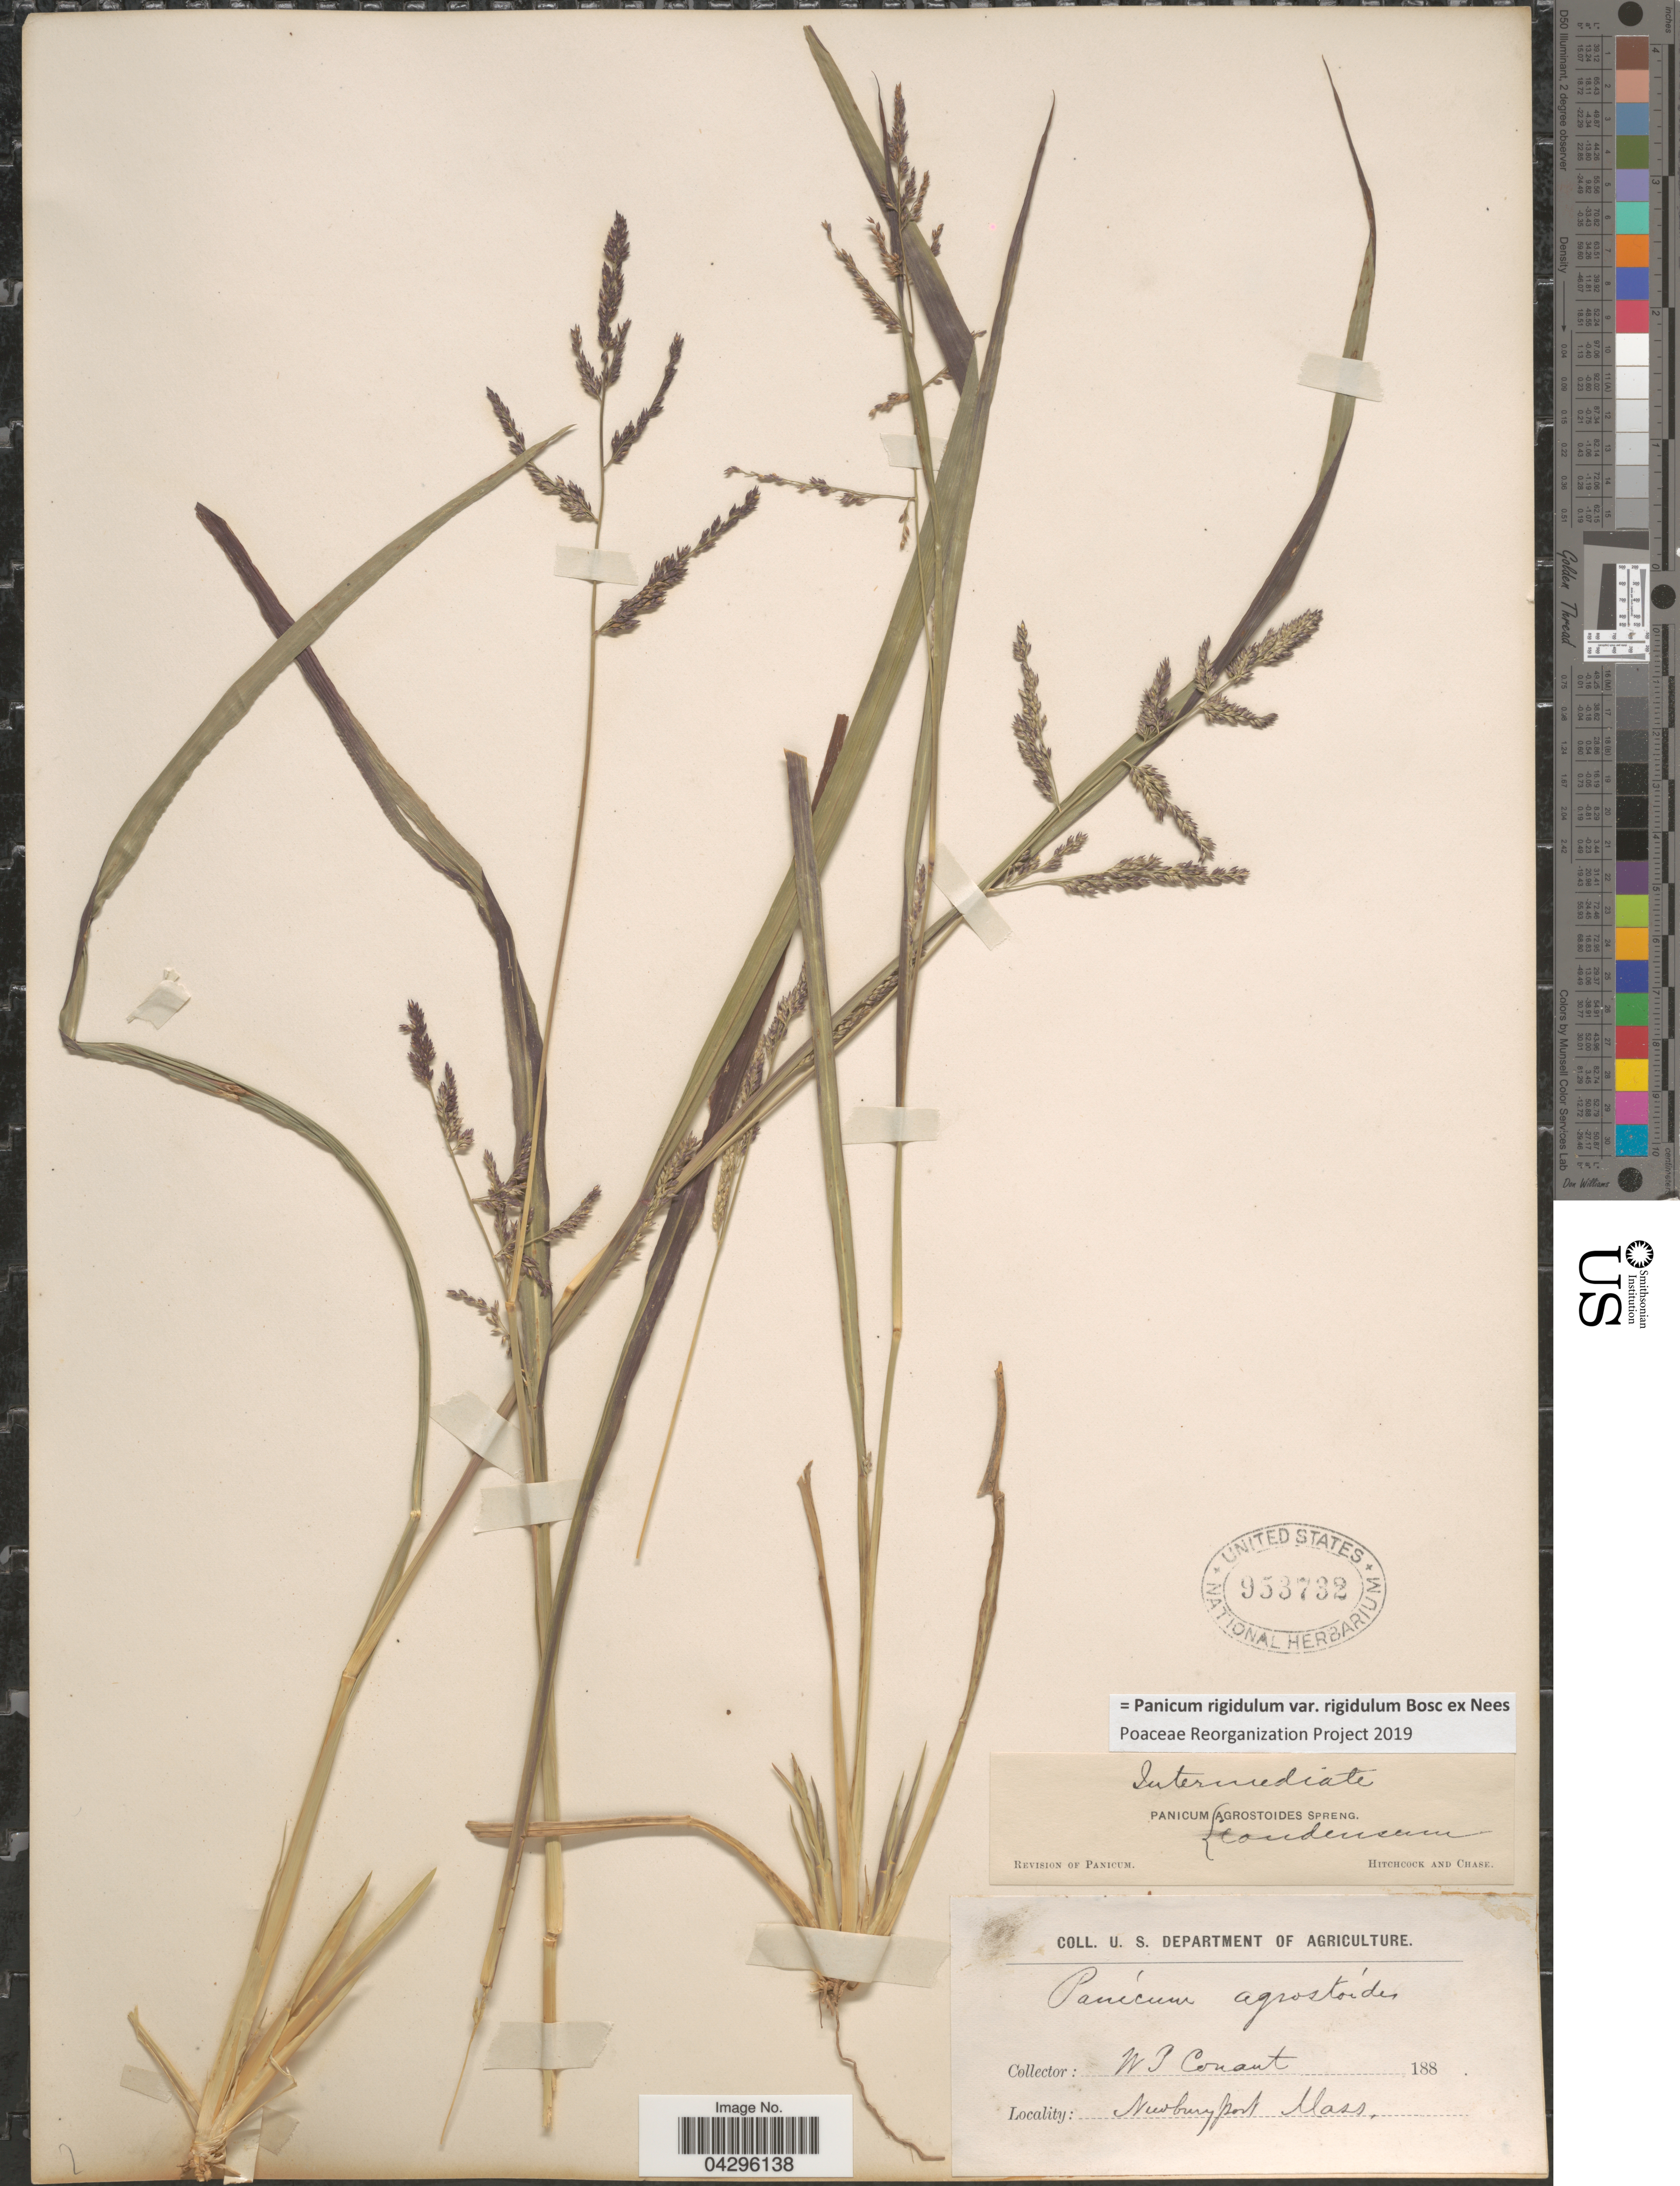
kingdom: Plantae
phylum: Tracheophyta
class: Liliopsida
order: Poales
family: Poaceae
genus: Panicum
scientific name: Panicum rigidulum var. rigidulum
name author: Bosc ex Nees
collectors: W. P. Conant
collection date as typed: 188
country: United States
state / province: Massachusetts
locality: Newbury Port.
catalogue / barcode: US 953732